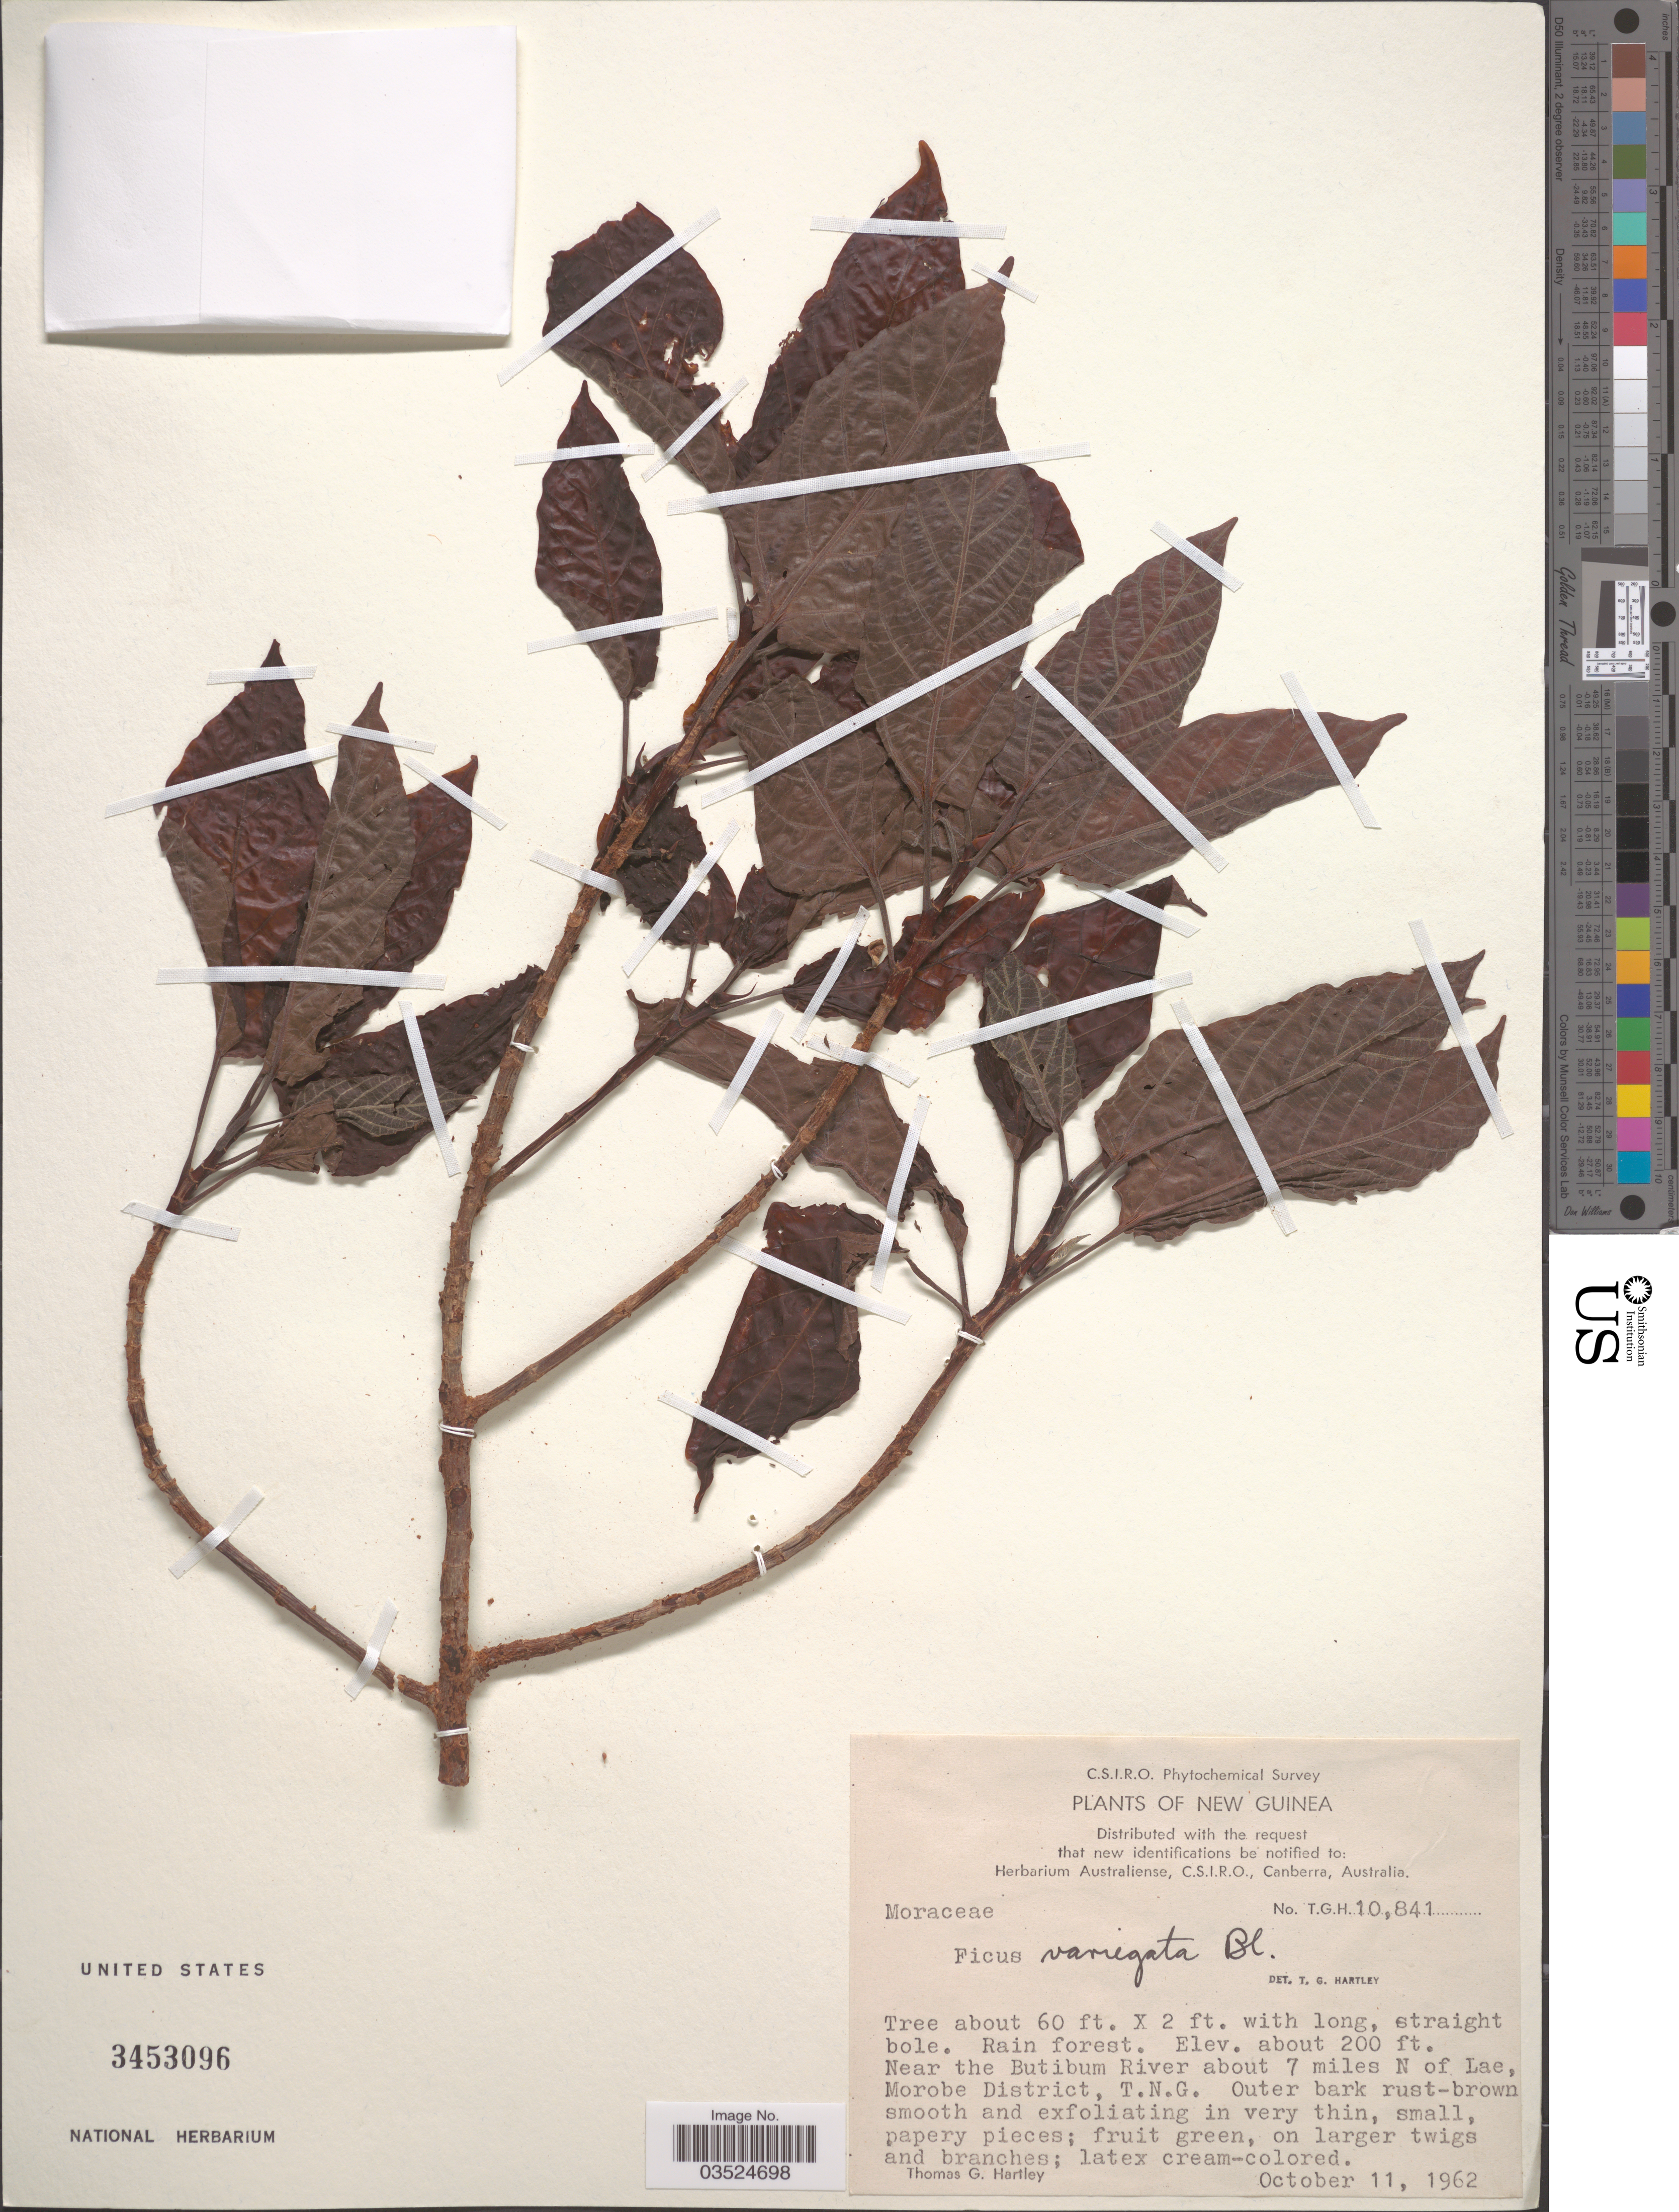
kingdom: Plantae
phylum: Tracheophyta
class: Magnoliopsida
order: Rosales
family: Moraceae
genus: Ficus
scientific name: Ficus variegata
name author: Blume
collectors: T. G. Hartley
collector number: TGH 10841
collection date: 1962-10-11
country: Papua New Guinea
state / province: Morobe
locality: New Guinea. Near the Butibum River about 7 miles N of Lae, Morobe District, T. N. G.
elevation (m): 61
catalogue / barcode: US 3453096